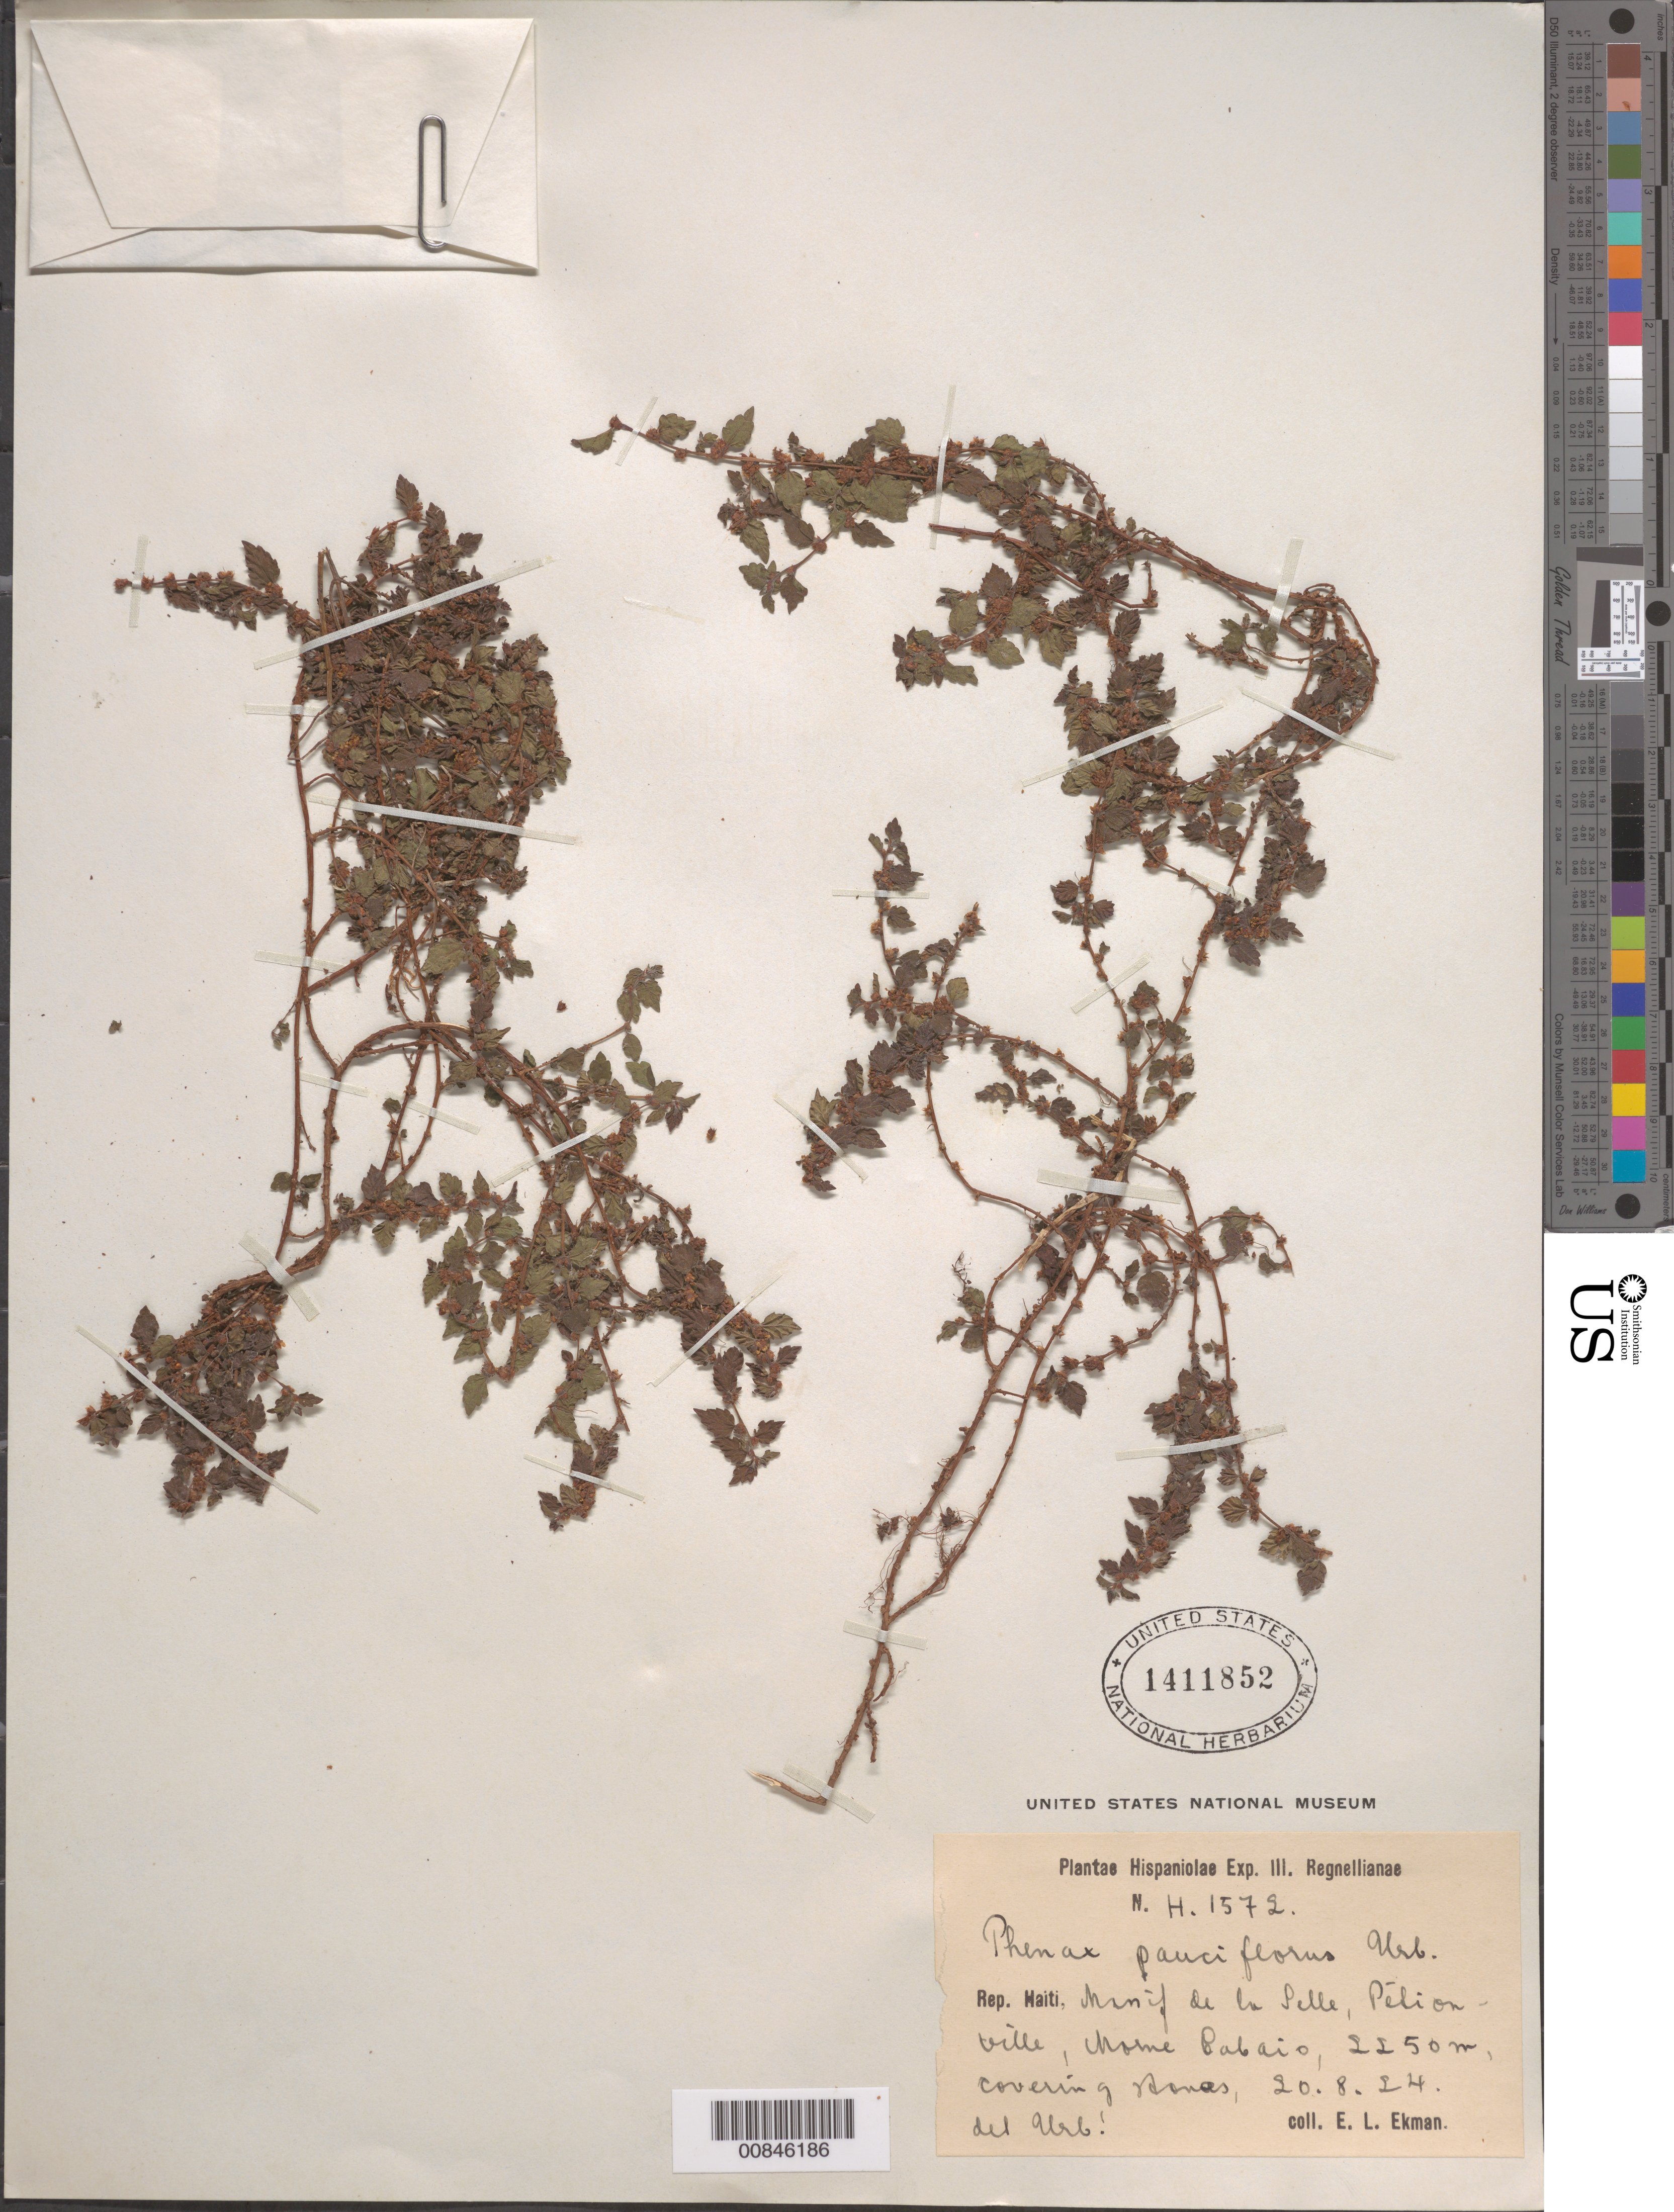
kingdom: Plantae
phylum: Tracheophyta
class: Magnoliopsida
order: Rosales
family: Urticaceae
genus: Phenax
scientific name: Phenax pauciflorus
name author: Urb.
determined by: Urban, Ignatz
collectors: E. L. Ekman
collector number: H 1572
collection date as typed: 20 Aug 1924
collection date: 1924-08-20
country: Haiti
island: Hispaniola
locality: Massif de la Selle, Pétionville, Morne Cabaio.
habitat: Covering stones.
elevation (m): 2250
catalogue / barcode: US 1411852